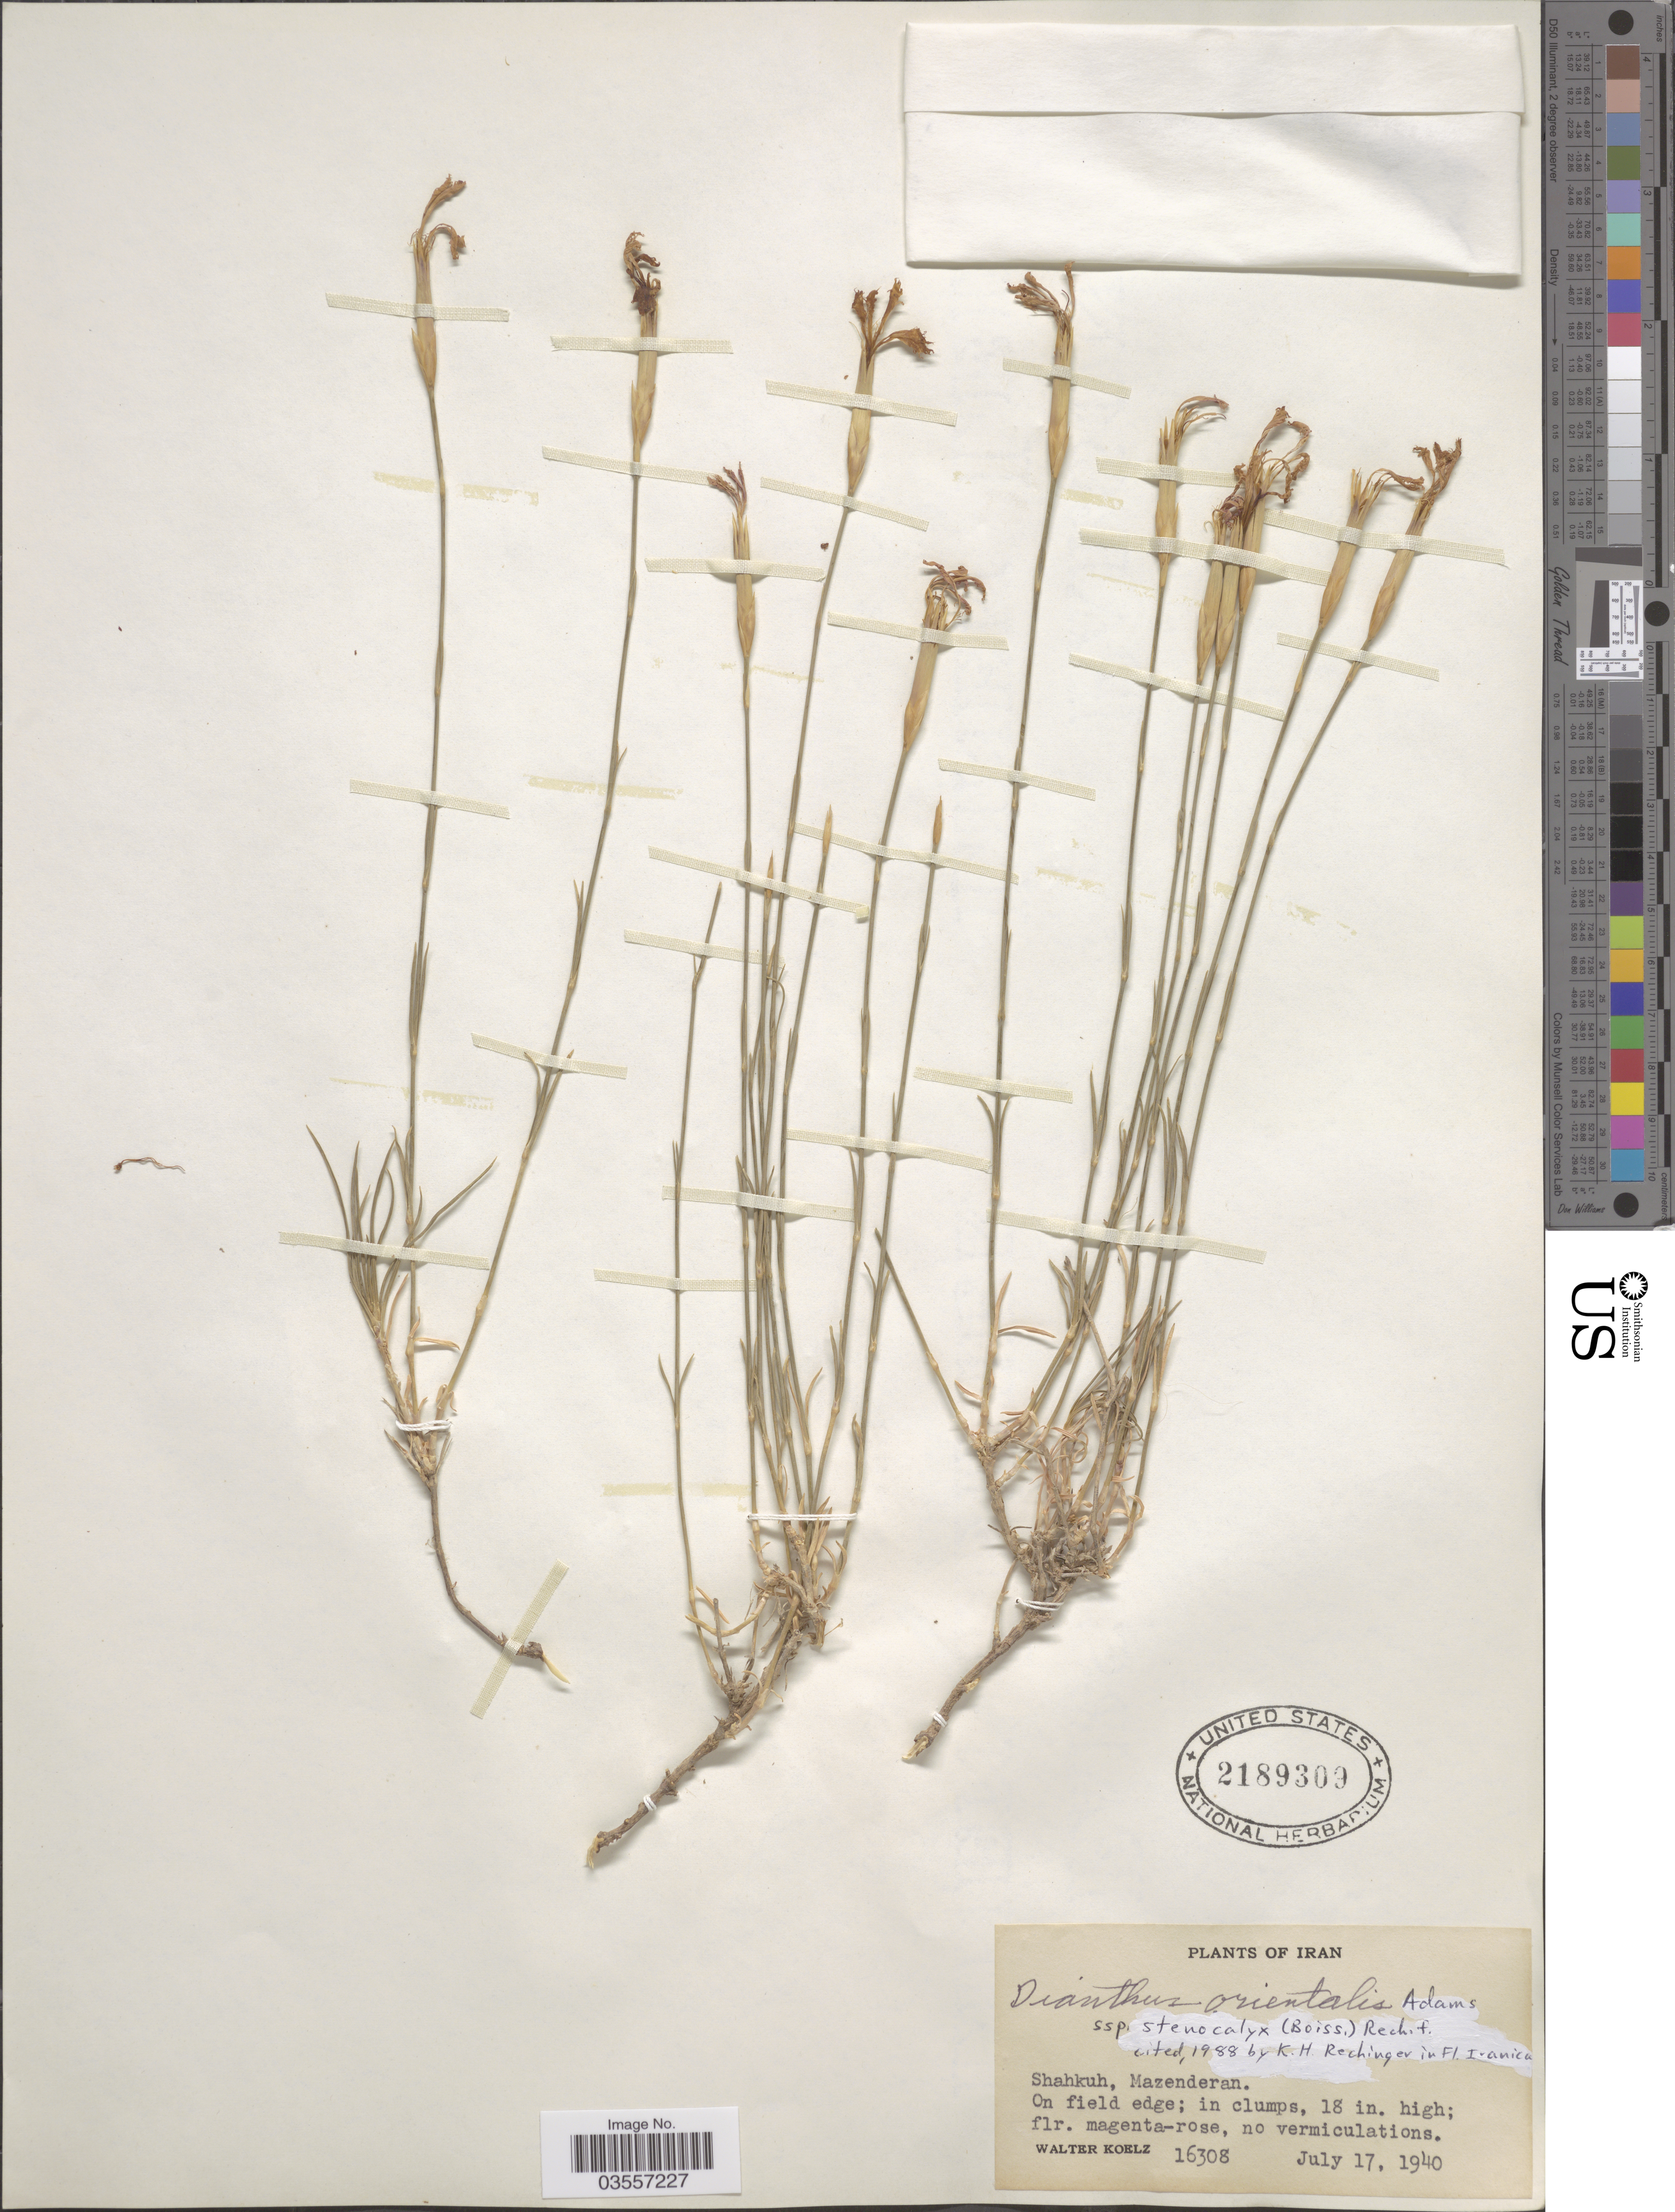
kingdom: Plantae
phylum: Tracheophyta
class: Magnoliopsida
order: Caryophyllales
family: Caryophyllaceae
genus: Dianthus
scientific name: Dianthus orientalis subsp. stenocalyx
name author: (Boiss.) Rech. f.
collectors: W. N. Koelz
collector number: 16308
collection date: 1940-07-17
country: Iran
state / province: Mazandaran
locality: Shahkuh.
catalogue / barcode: US 2189309